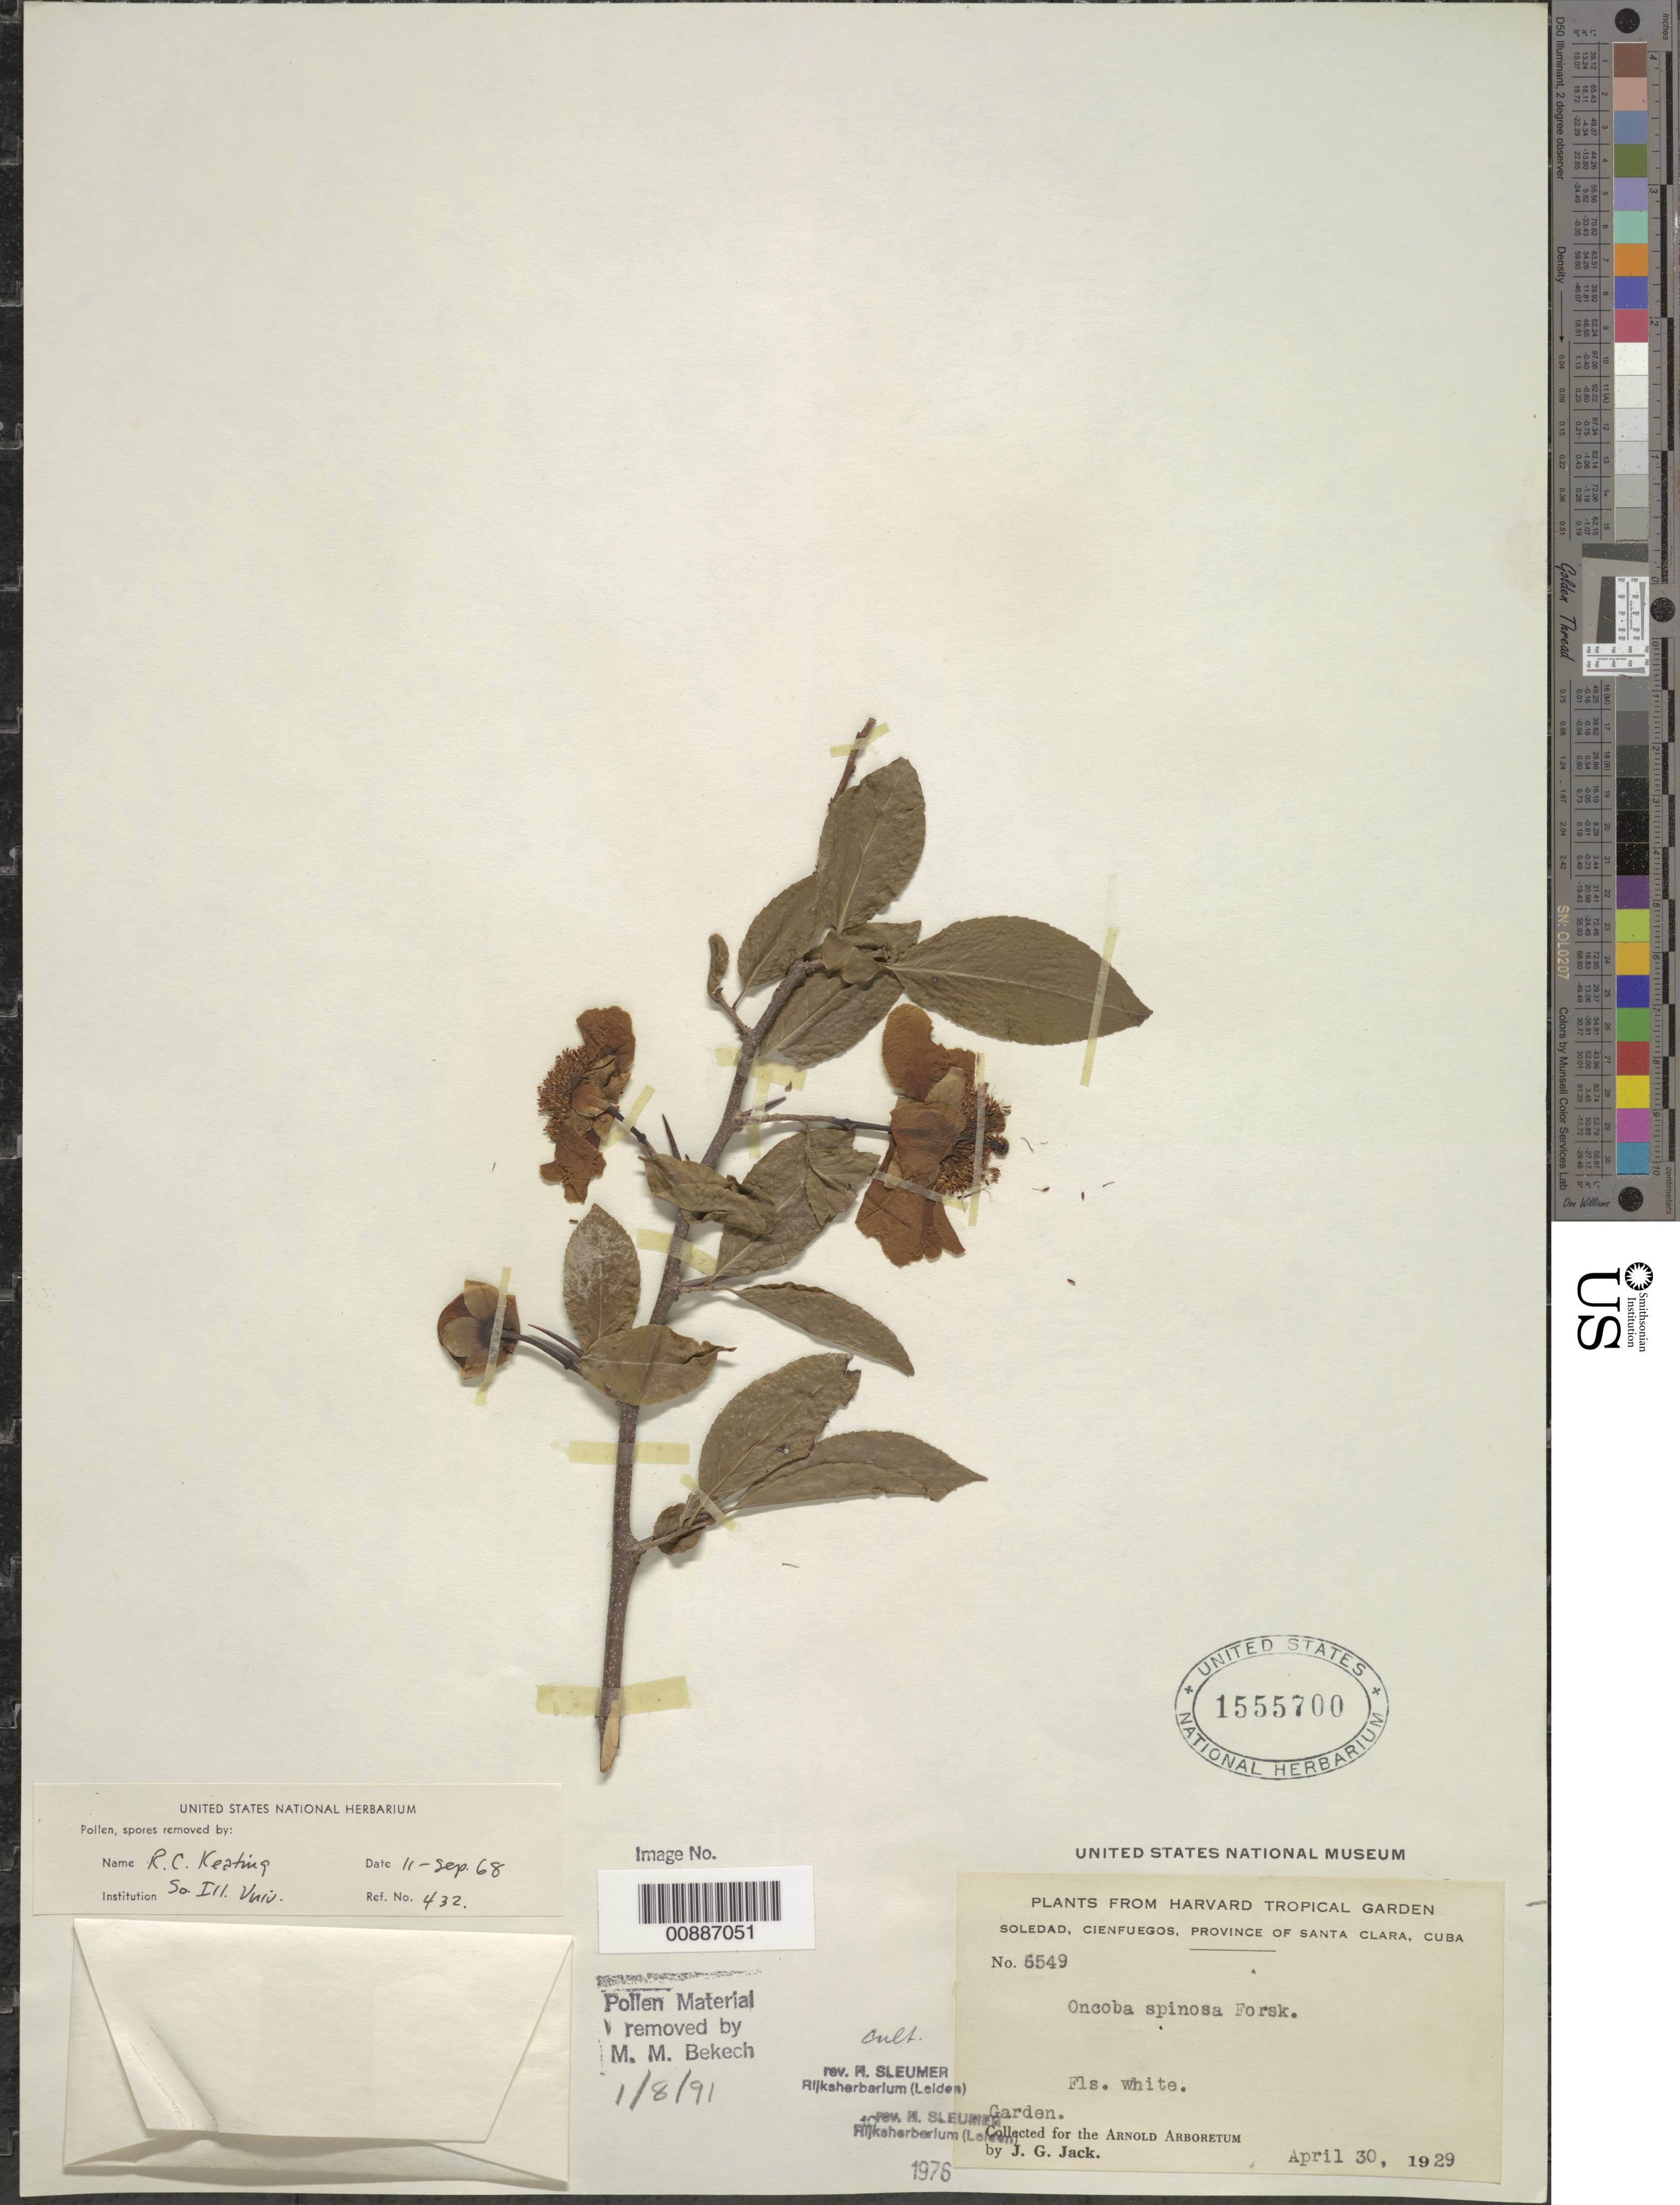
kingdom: Plantae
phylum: Tracheophyta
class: Magnoliopsida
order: Malpighiales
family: Salicaceae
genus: Oncoba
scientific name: Oncoba spinosa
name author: Forssk.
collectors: J. G. Jack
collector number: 6549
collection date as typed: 30 Apr 1929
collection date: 1929-04-30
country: Cuba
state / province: Las Villas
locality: Soledad, Cienfuegos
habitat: Garden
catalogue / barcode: US 1555700